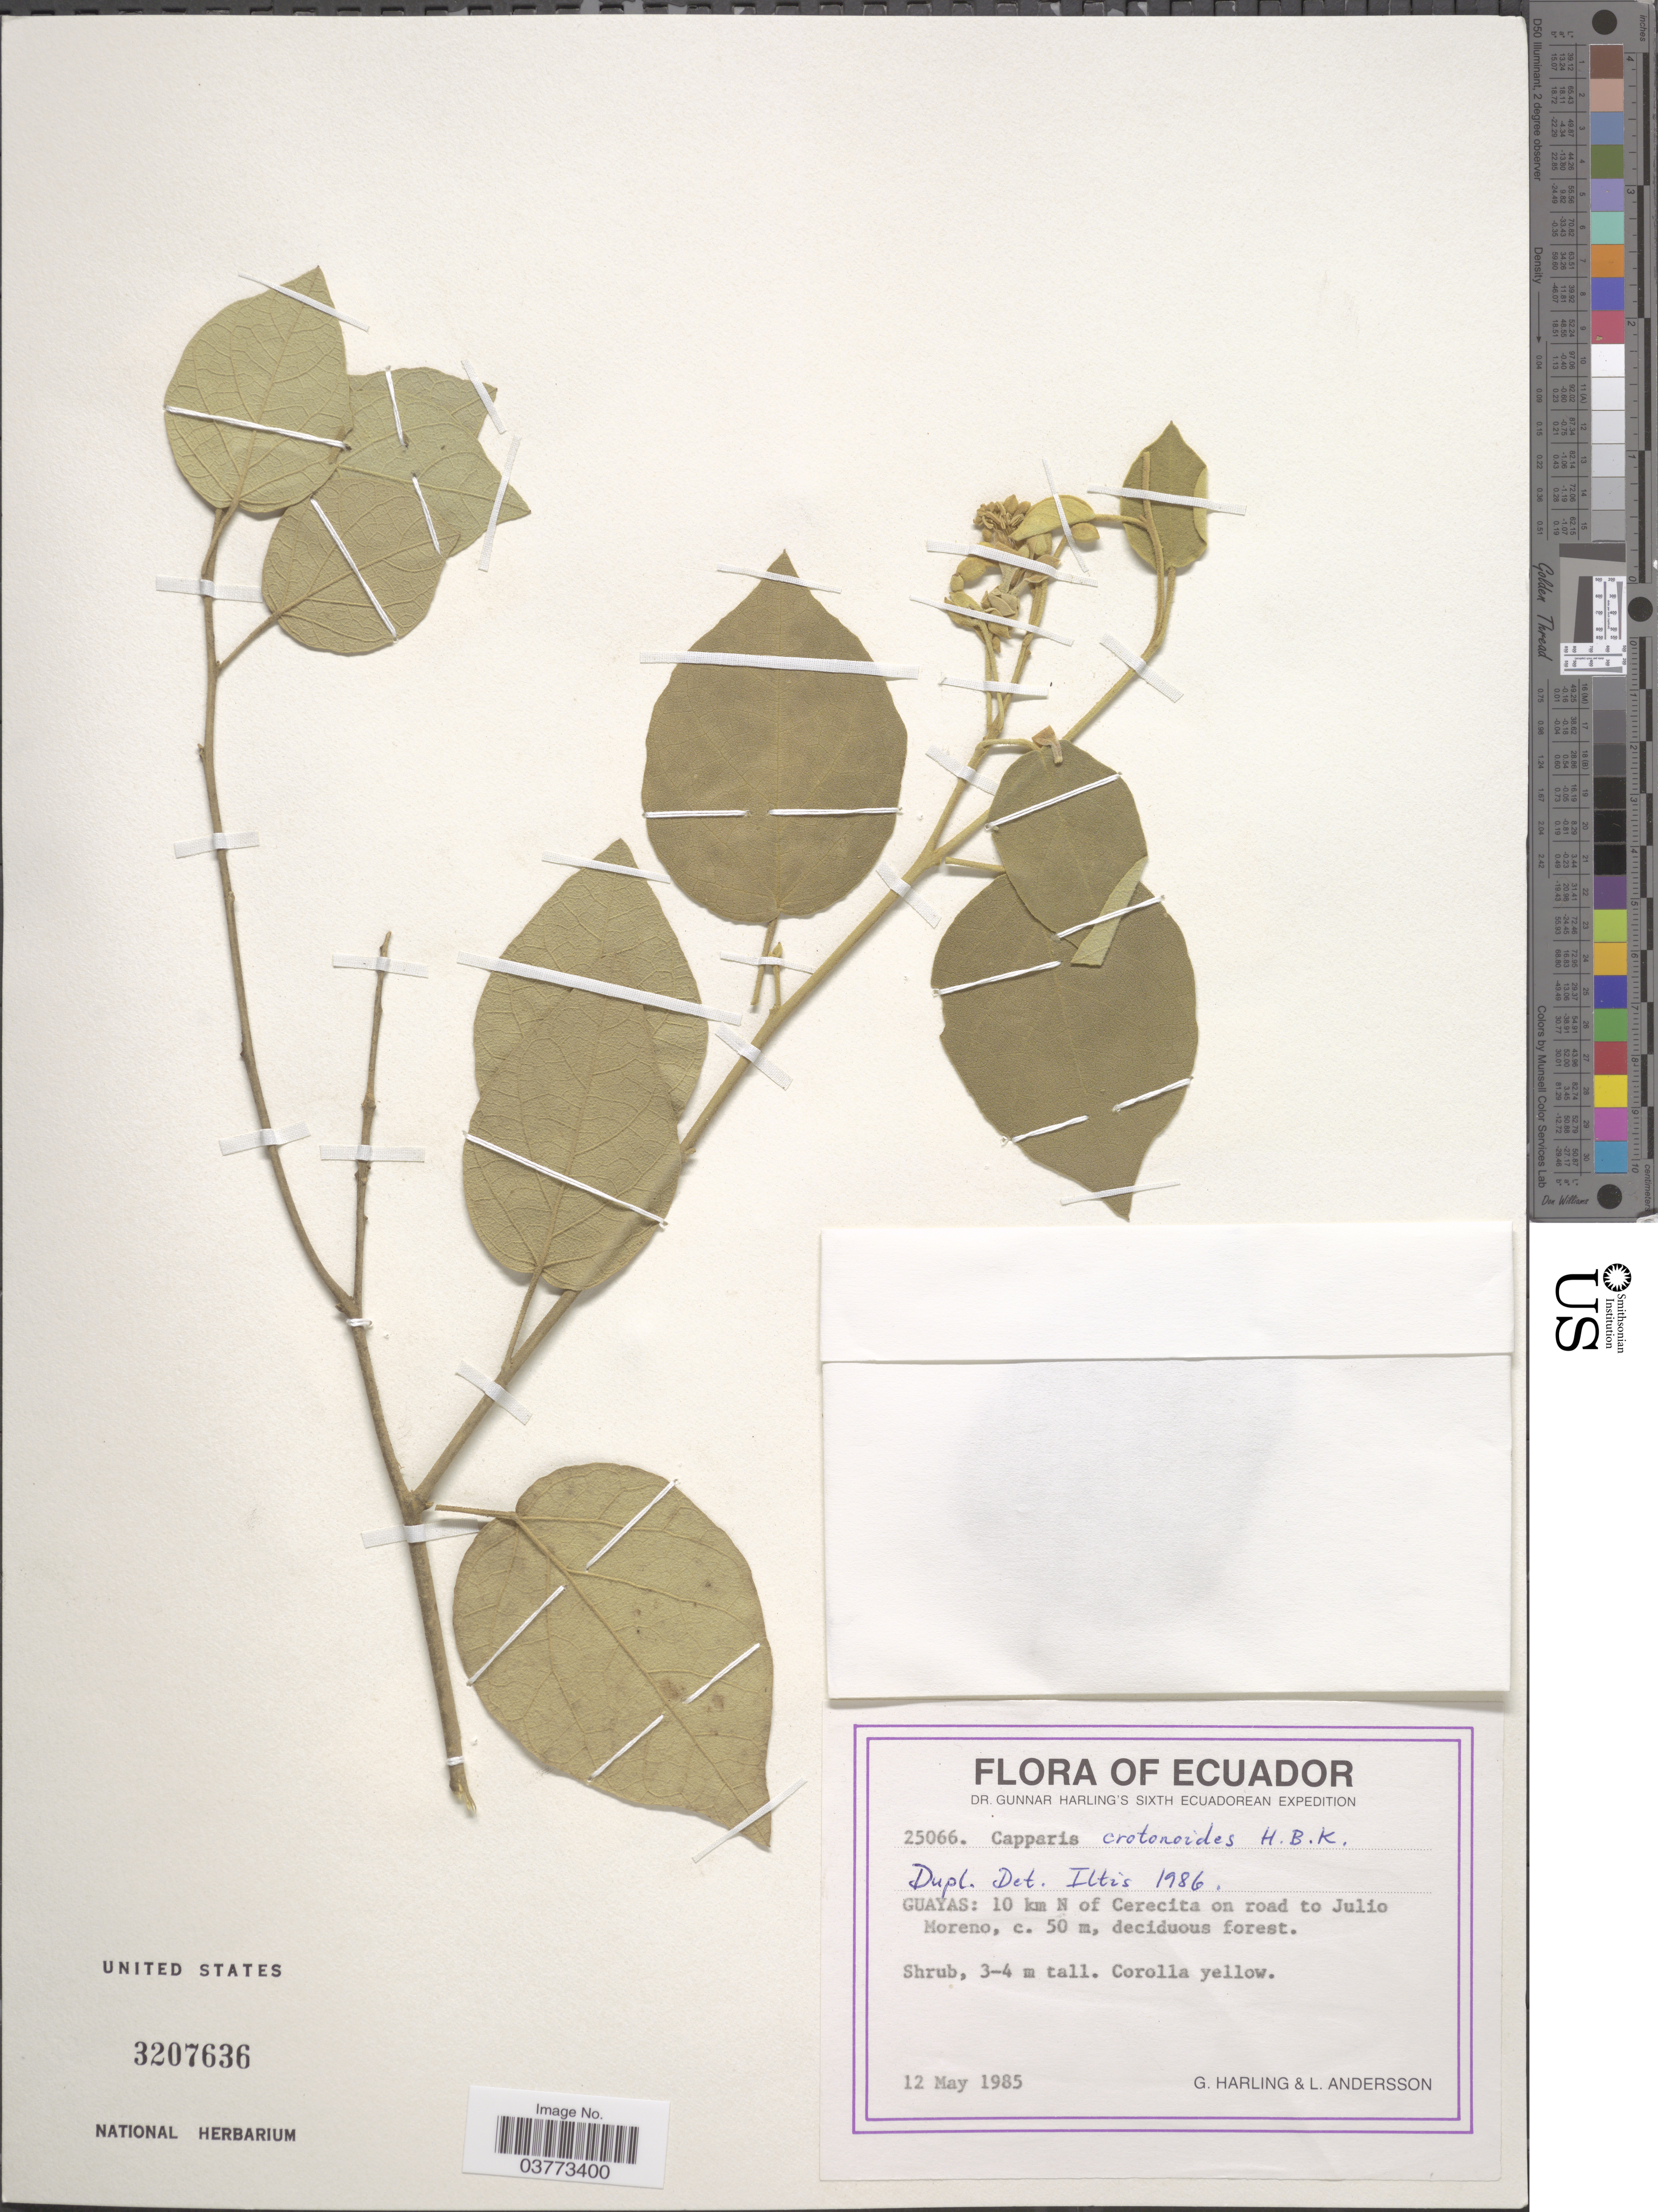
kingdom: Plantae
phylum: Tracheophyta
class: Magnoliopsida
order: Brassicales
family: Capparaceae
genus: Capparicordis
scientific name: Capparicordis crotonoides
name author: (Kunth) Iltis & Cornejo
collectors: G. Harling & L. Andersson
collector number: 25066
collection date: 1985-05-12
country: Ecuador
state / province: Guayas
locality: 10 km N. of Cerecita on road to Julio Moreno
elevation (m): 50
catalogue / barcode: US 3207636